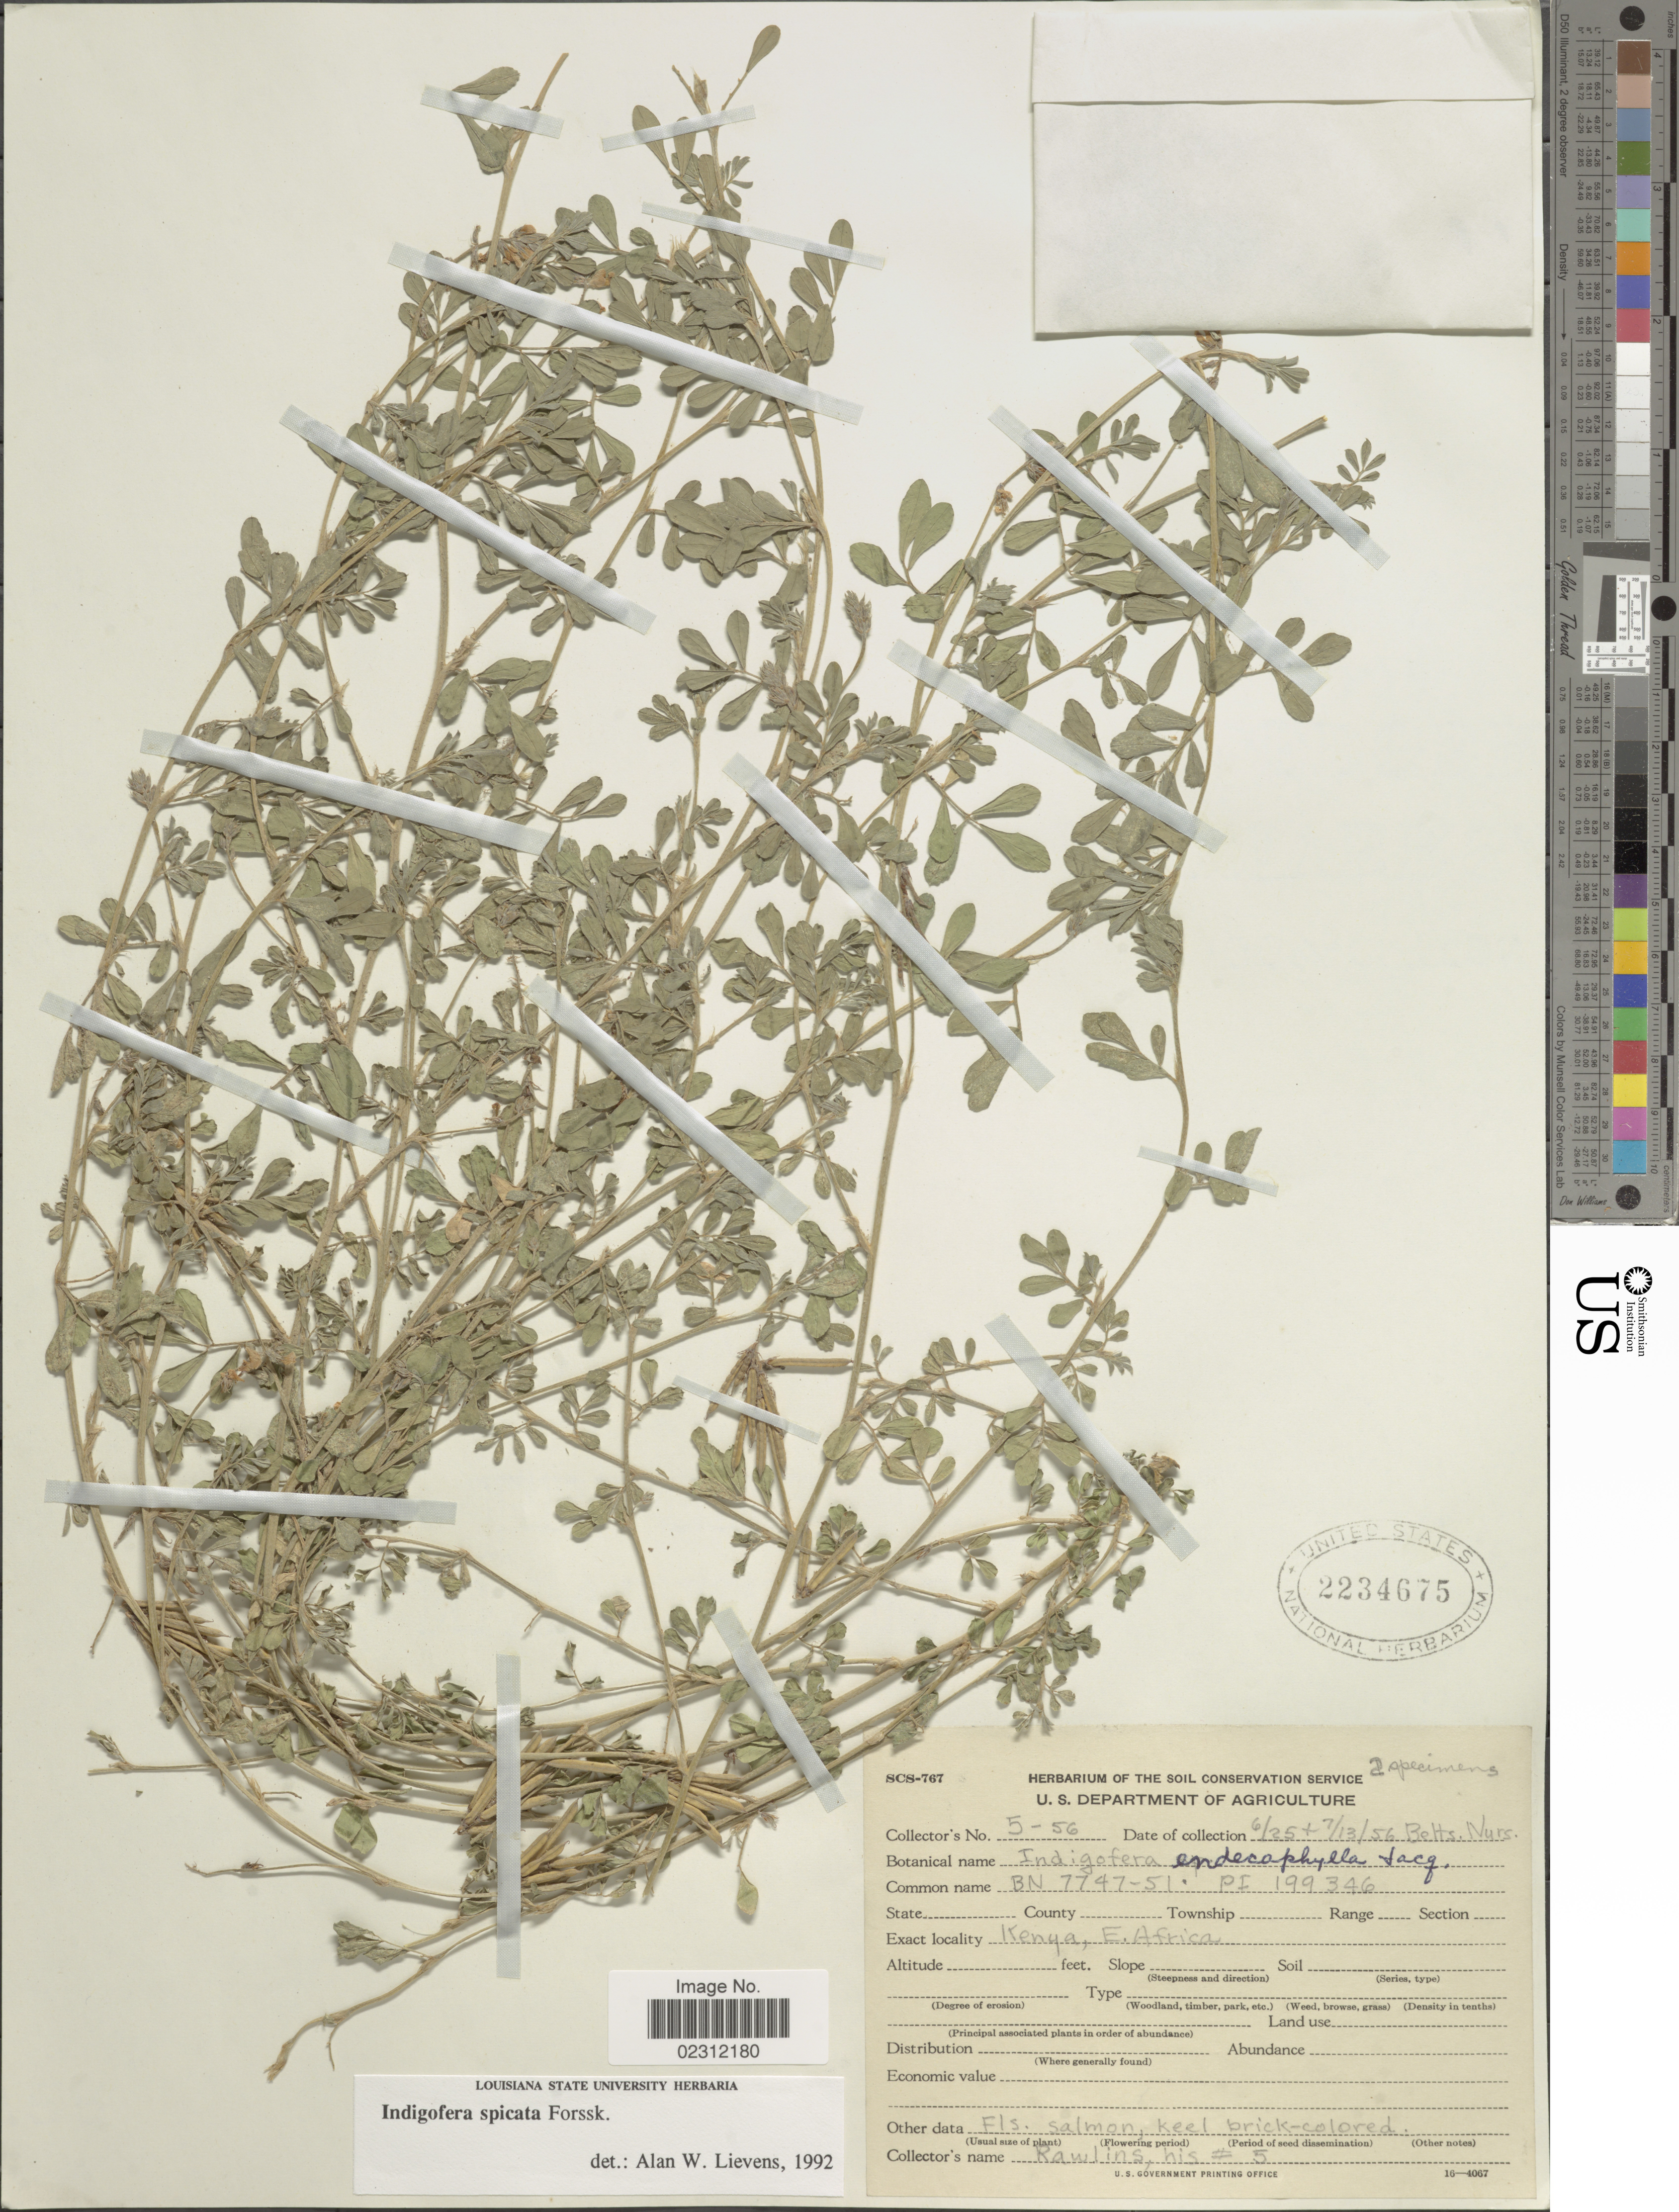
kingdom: Plantae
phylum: Tracheophyta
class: Magnoliopsida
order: Fabales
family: Fabaceae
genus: Indigofera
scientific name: Indigofera spicata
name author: Forssk.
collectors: -. Rawlins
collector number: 5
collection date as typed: Transcribed d/m/y: 25/6/56 to 13/7/56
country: Kenya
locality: E. Africa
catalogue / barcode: US 2234675